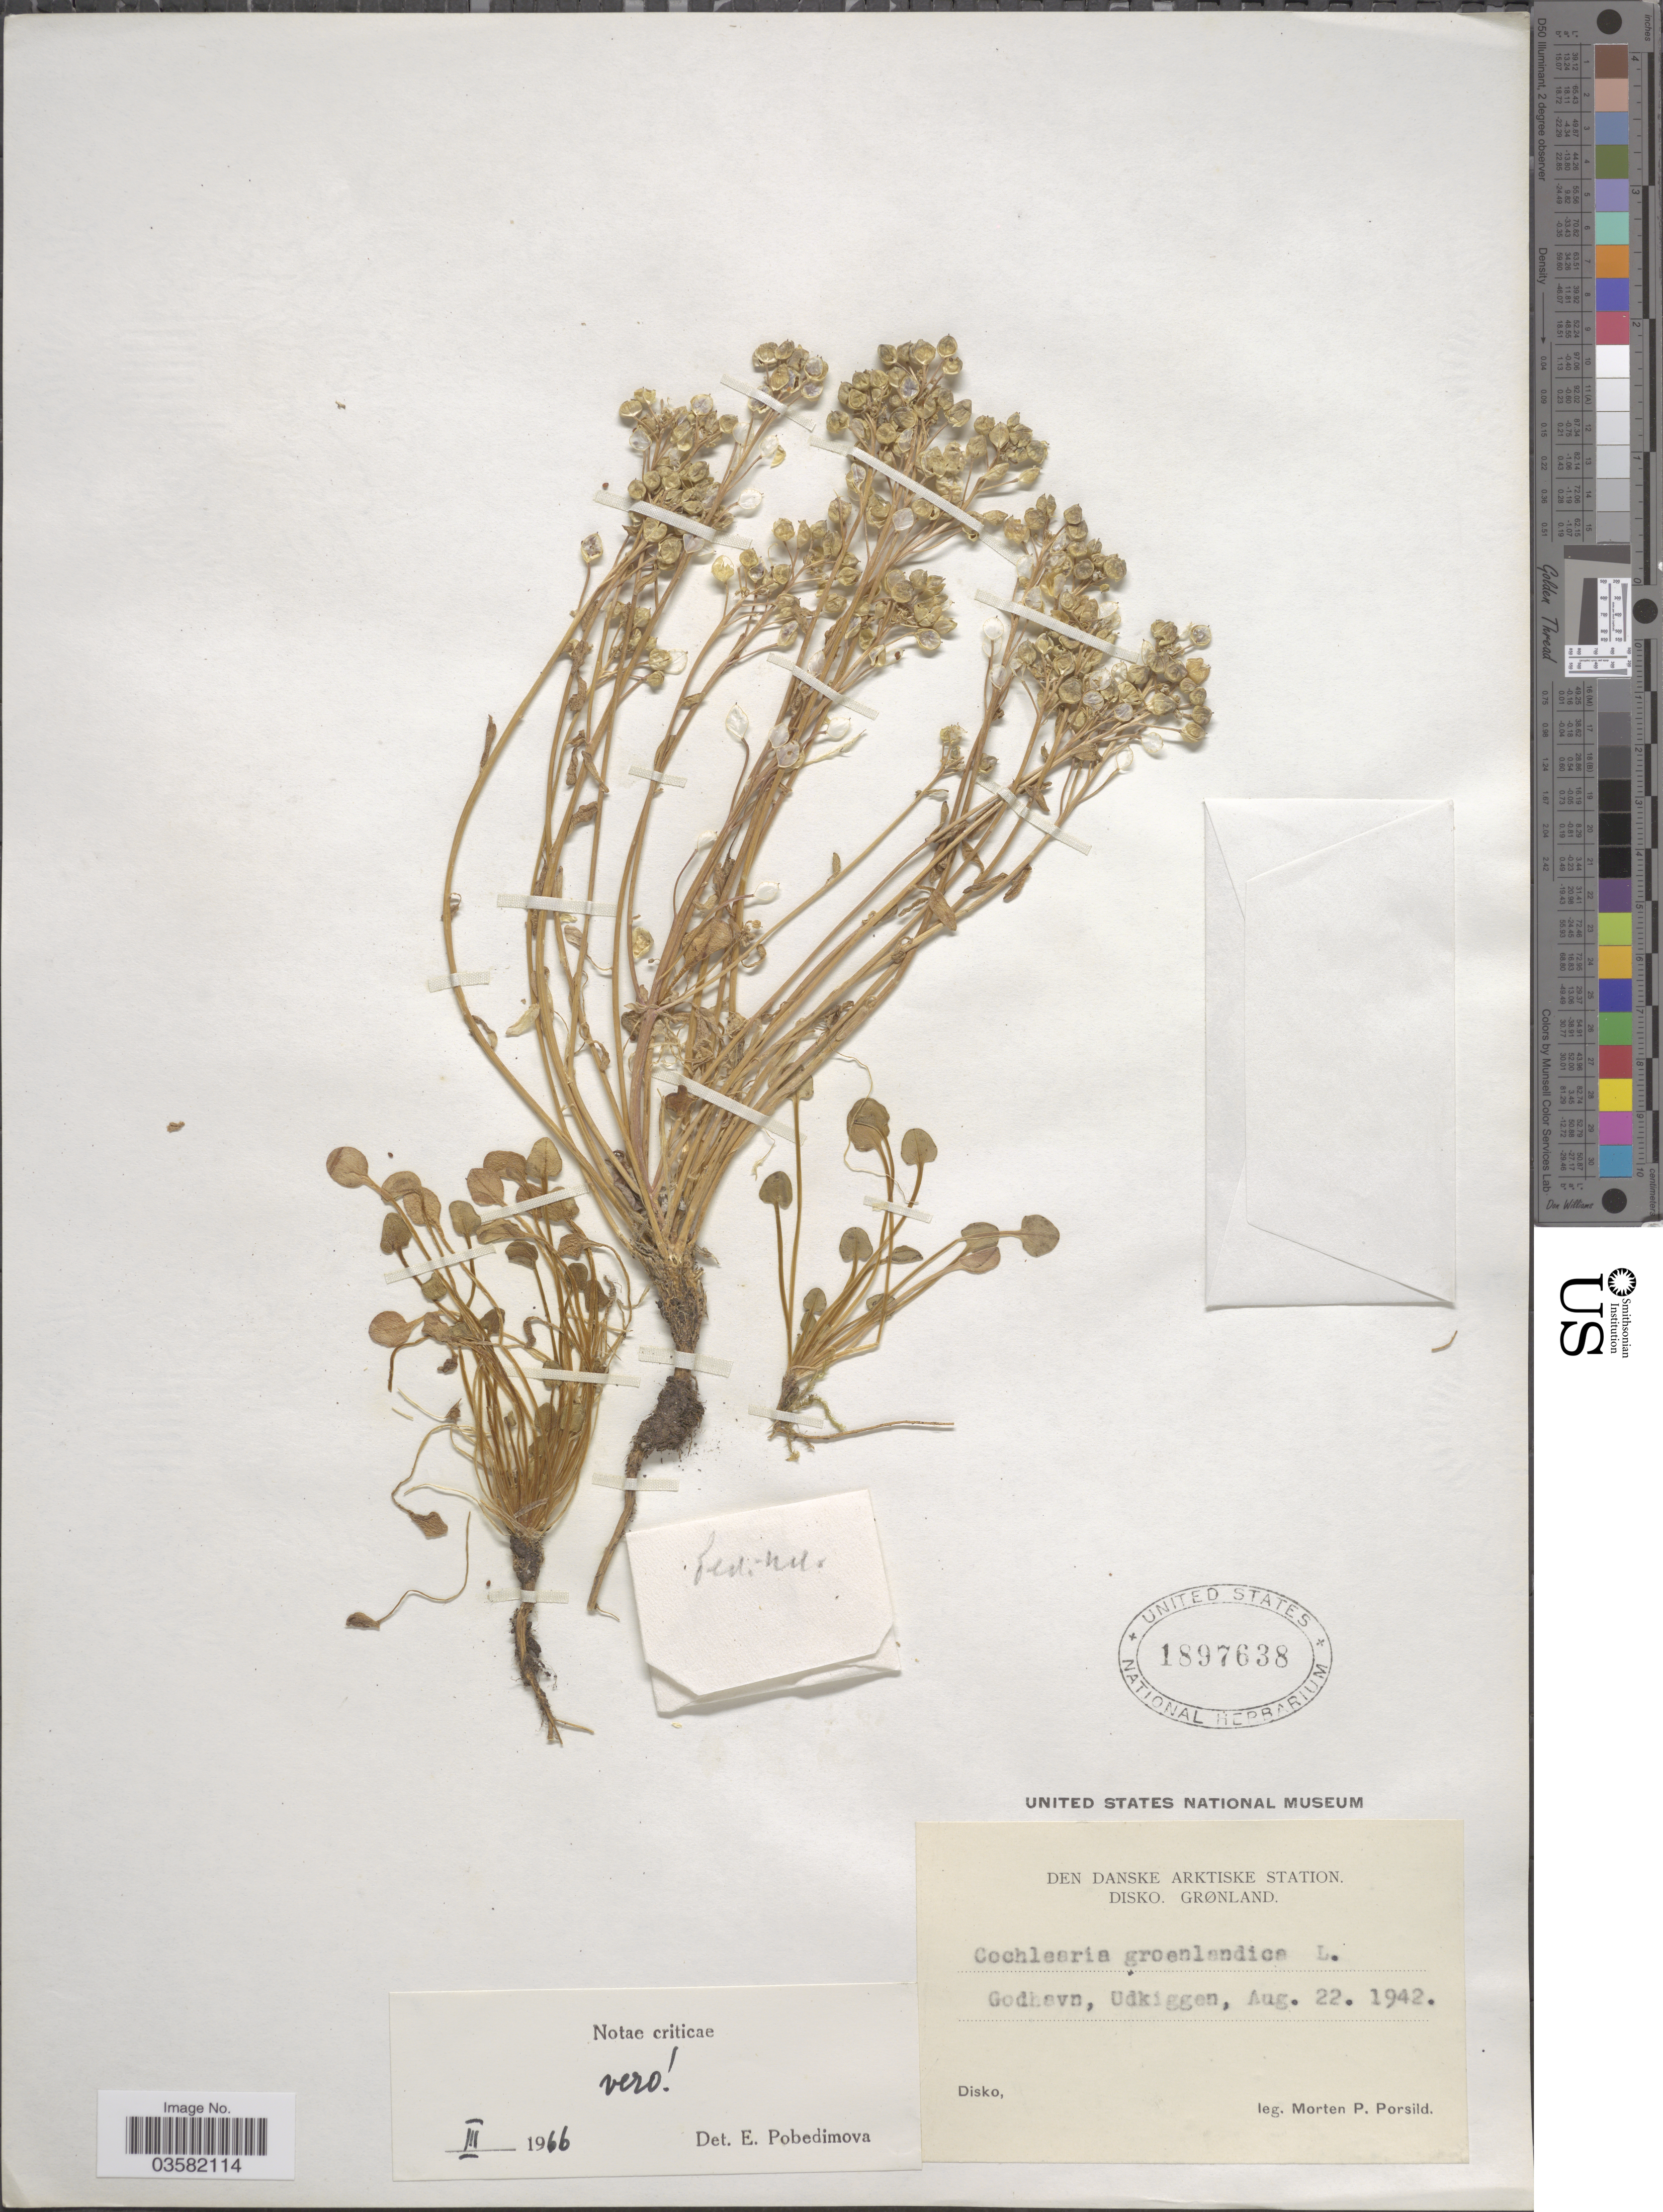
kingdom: Plantae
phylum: Tracheophyta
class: Magnoliopsida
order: Brassicales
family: Brassicaceae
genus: Cochlearia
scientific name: Cochlearia groenlandica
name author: L.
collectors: M. P. Porsild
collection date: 1942-08-22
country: Greenland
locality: Den Danske Arktiske Station. Disko. Godhavn, Udkiggen.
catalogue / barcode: US 1897638